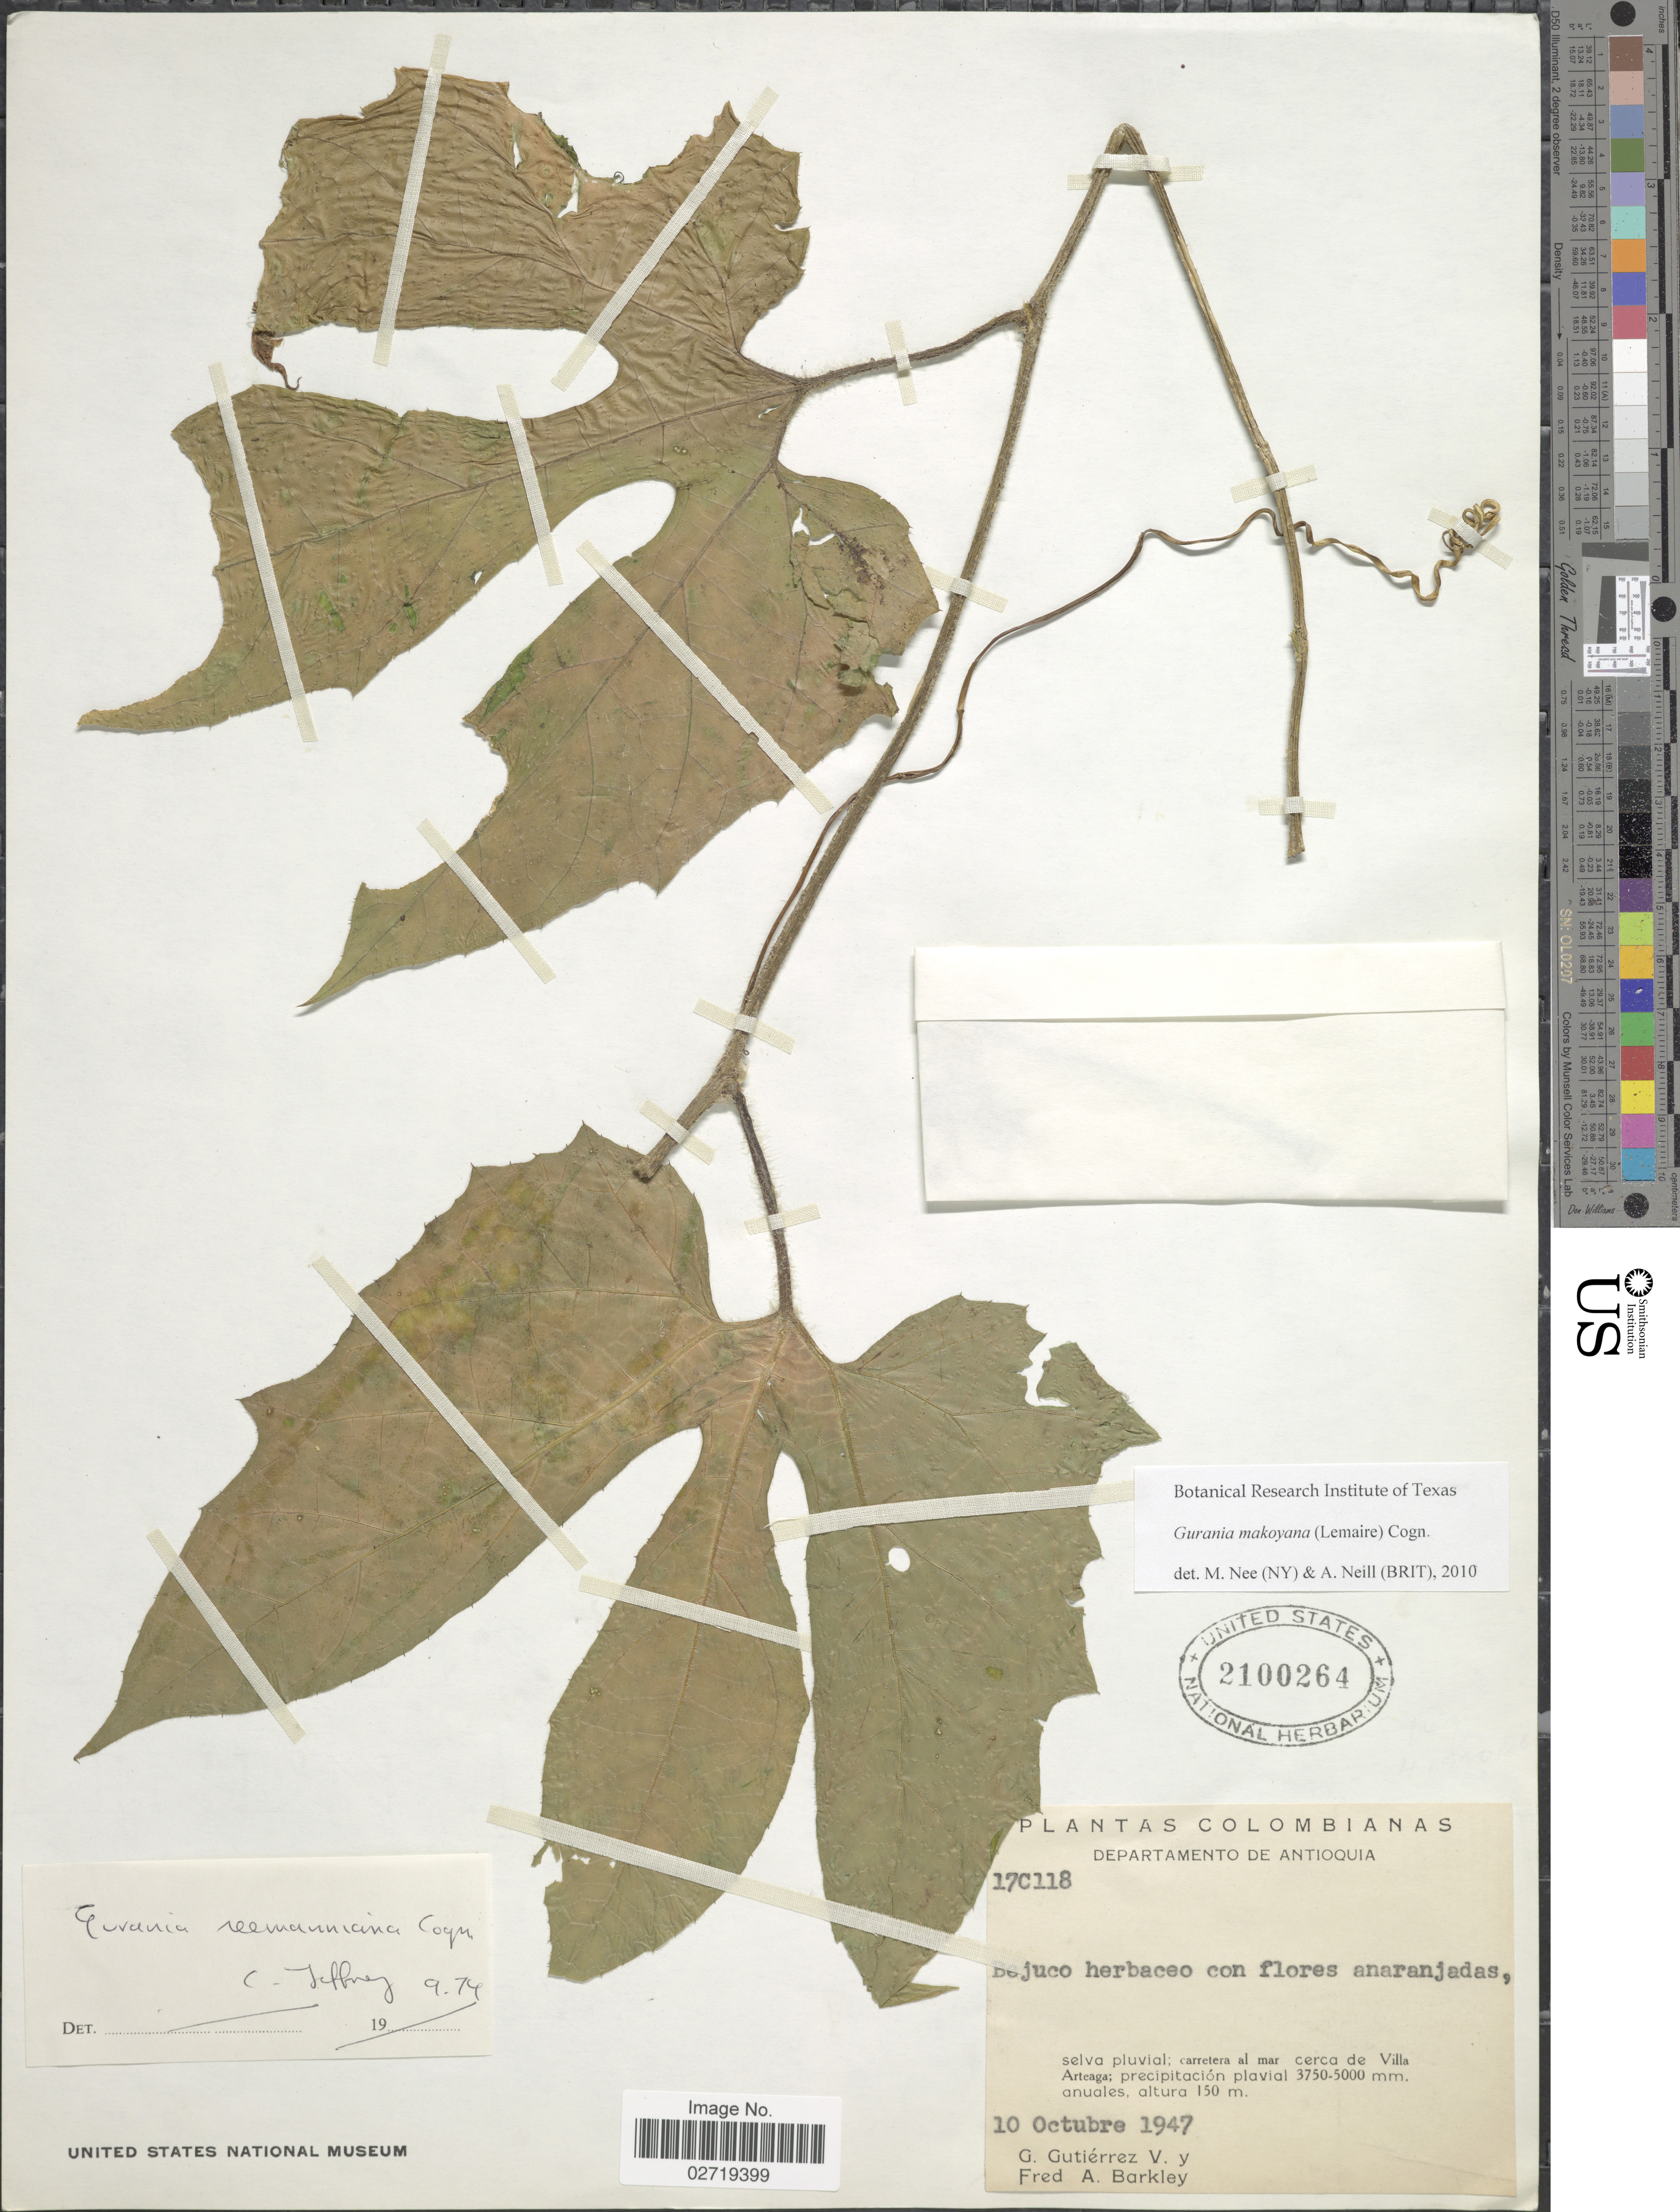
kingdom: Plantae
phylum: Tracheophyta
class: Magnoliopsida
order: Cucurbitales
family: Cucurbitaceae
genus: Gurania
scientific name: Gurania makoyana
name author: (Lem.) Cogn.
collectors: G. Gutiérrez V. & F. A. Barkley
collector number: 17C118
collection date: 1947-10-10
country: Colombia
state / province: Antioquia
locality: Departamento de Antioquia, selva pluvial; carretera al mar cerca de Villa Arteaga; precipitación plavial 3750-5000 mm anuales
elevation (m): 150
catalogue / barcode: US 2100264